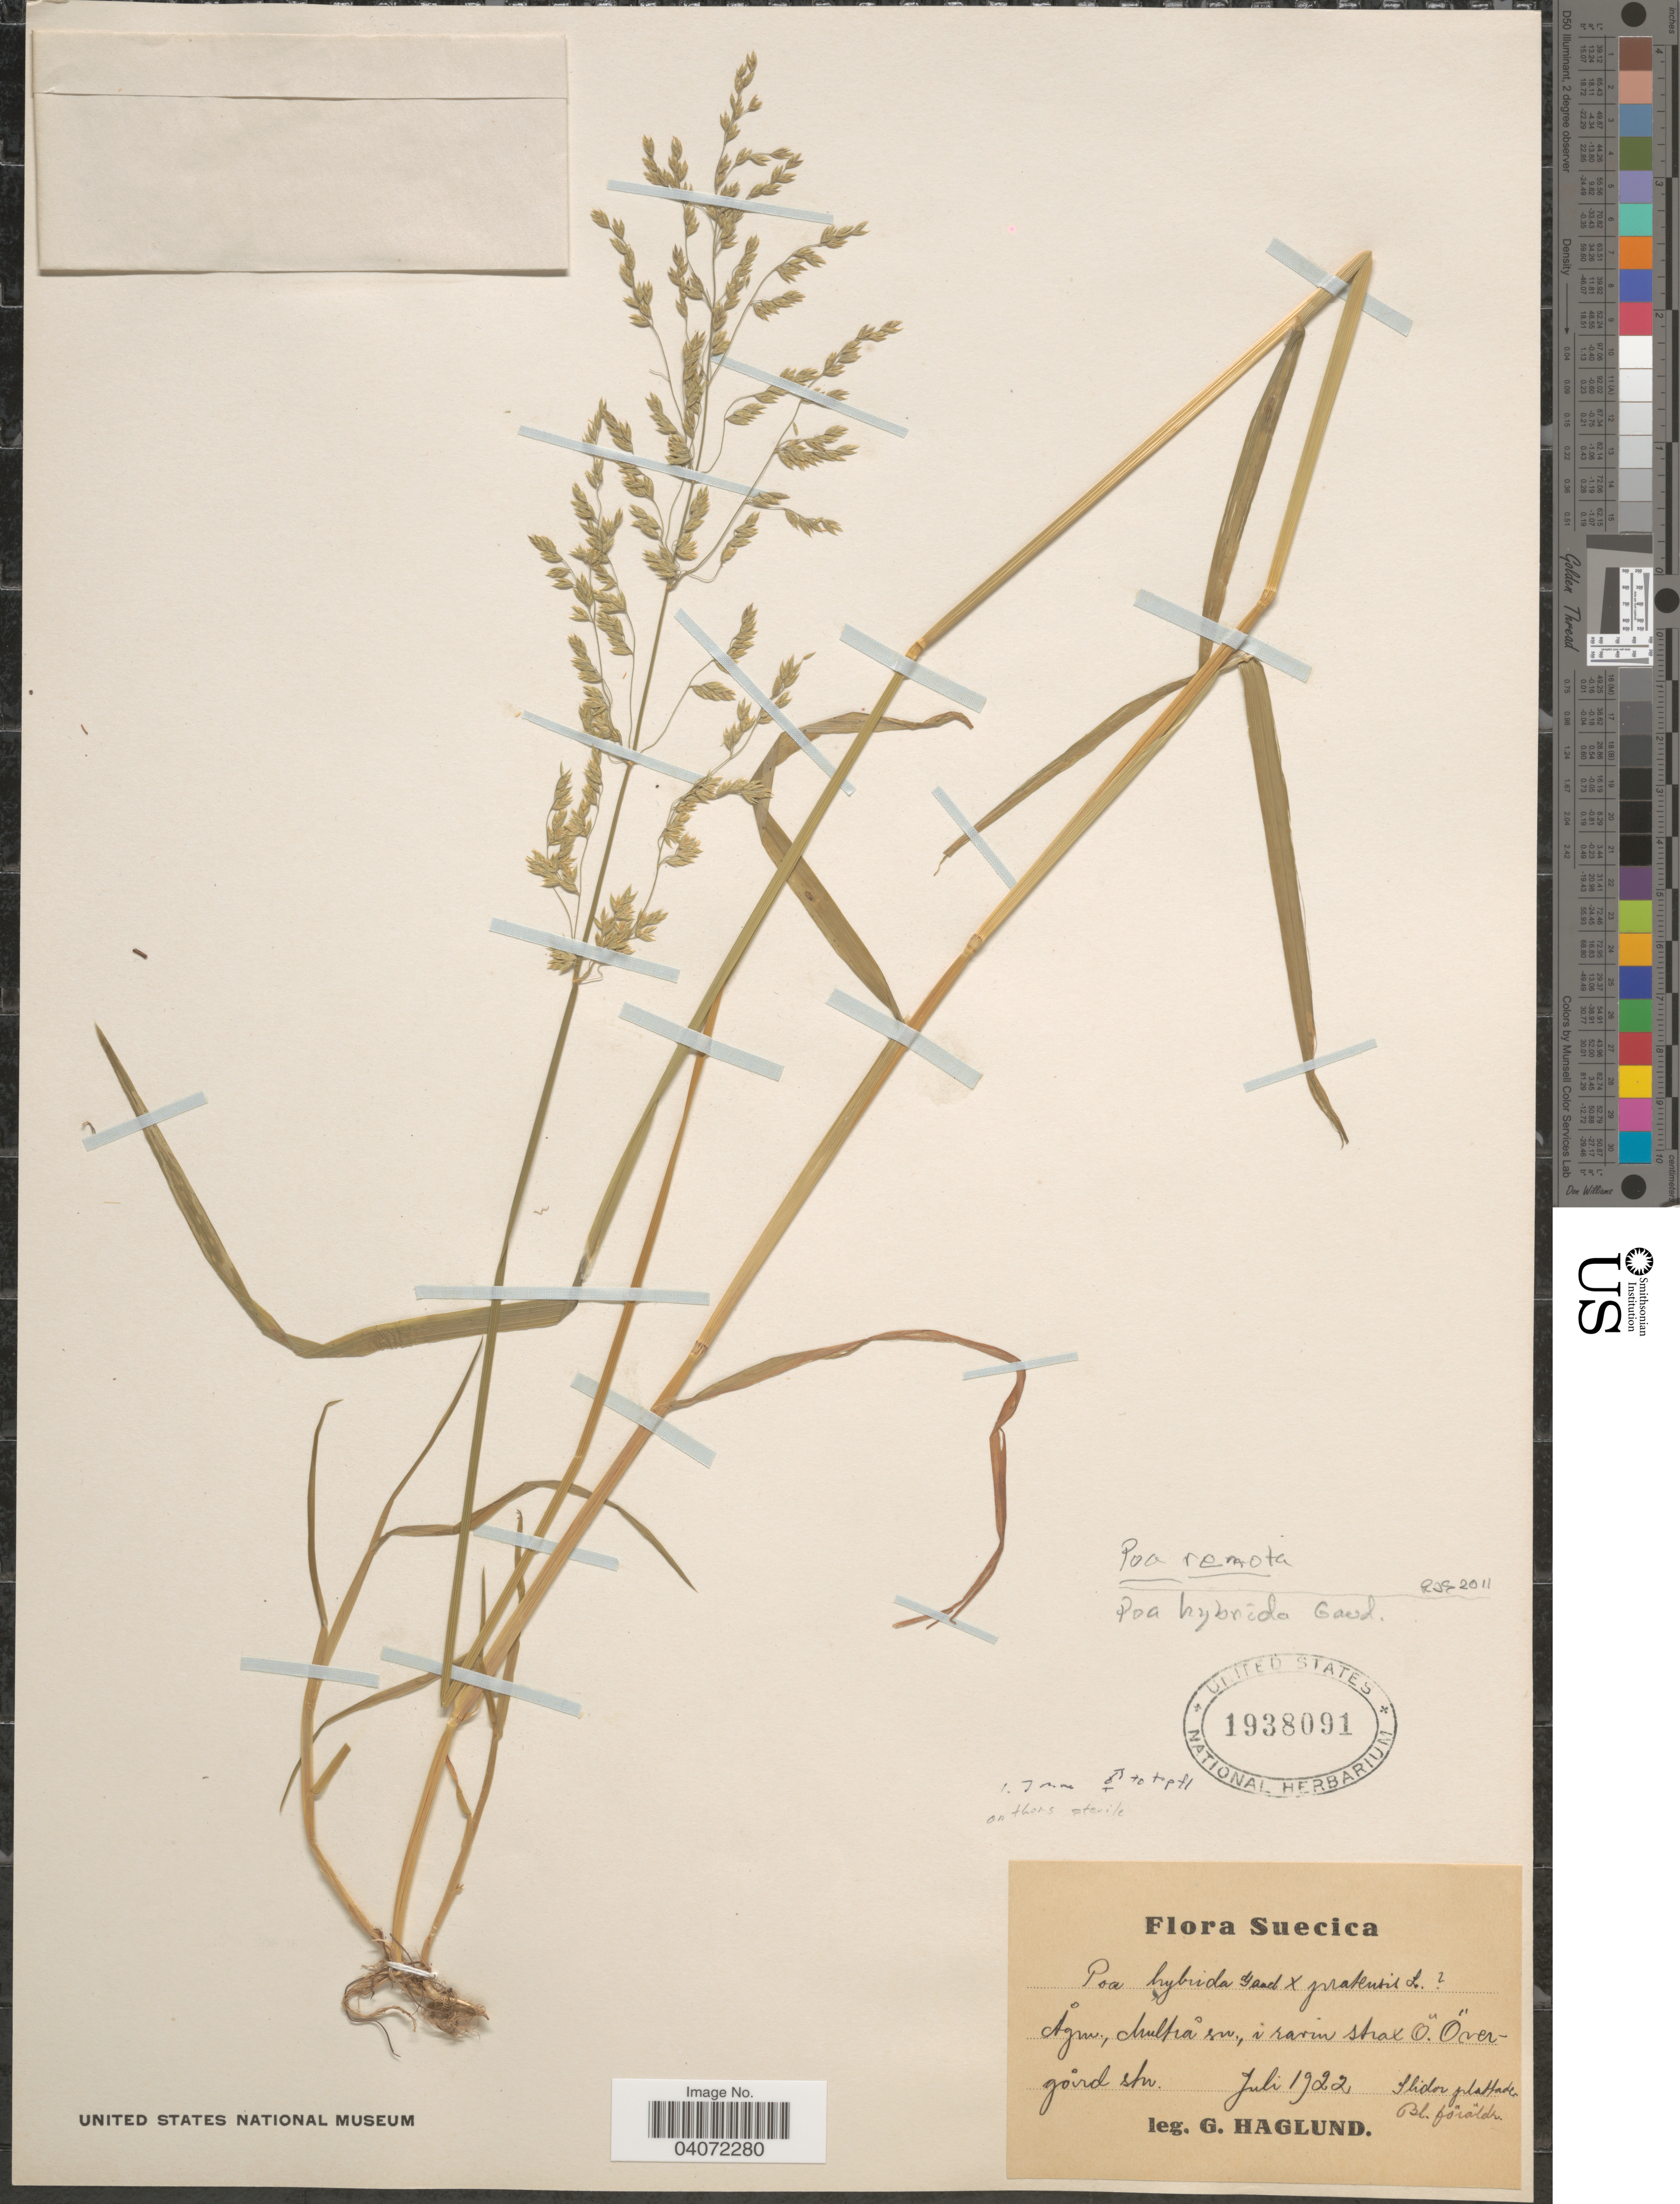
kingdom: Plantae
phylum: Tracheophyta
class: Liliopsida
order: Poales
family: Poaceae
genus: Poa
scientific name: Poa hybrida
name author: Gaudin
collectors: G. Haglund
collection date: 1922-07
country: Sweden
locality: Suecica. Ågm., Multrå sn., i ravin strax O. Övergård stn.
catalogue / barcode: US 1938091